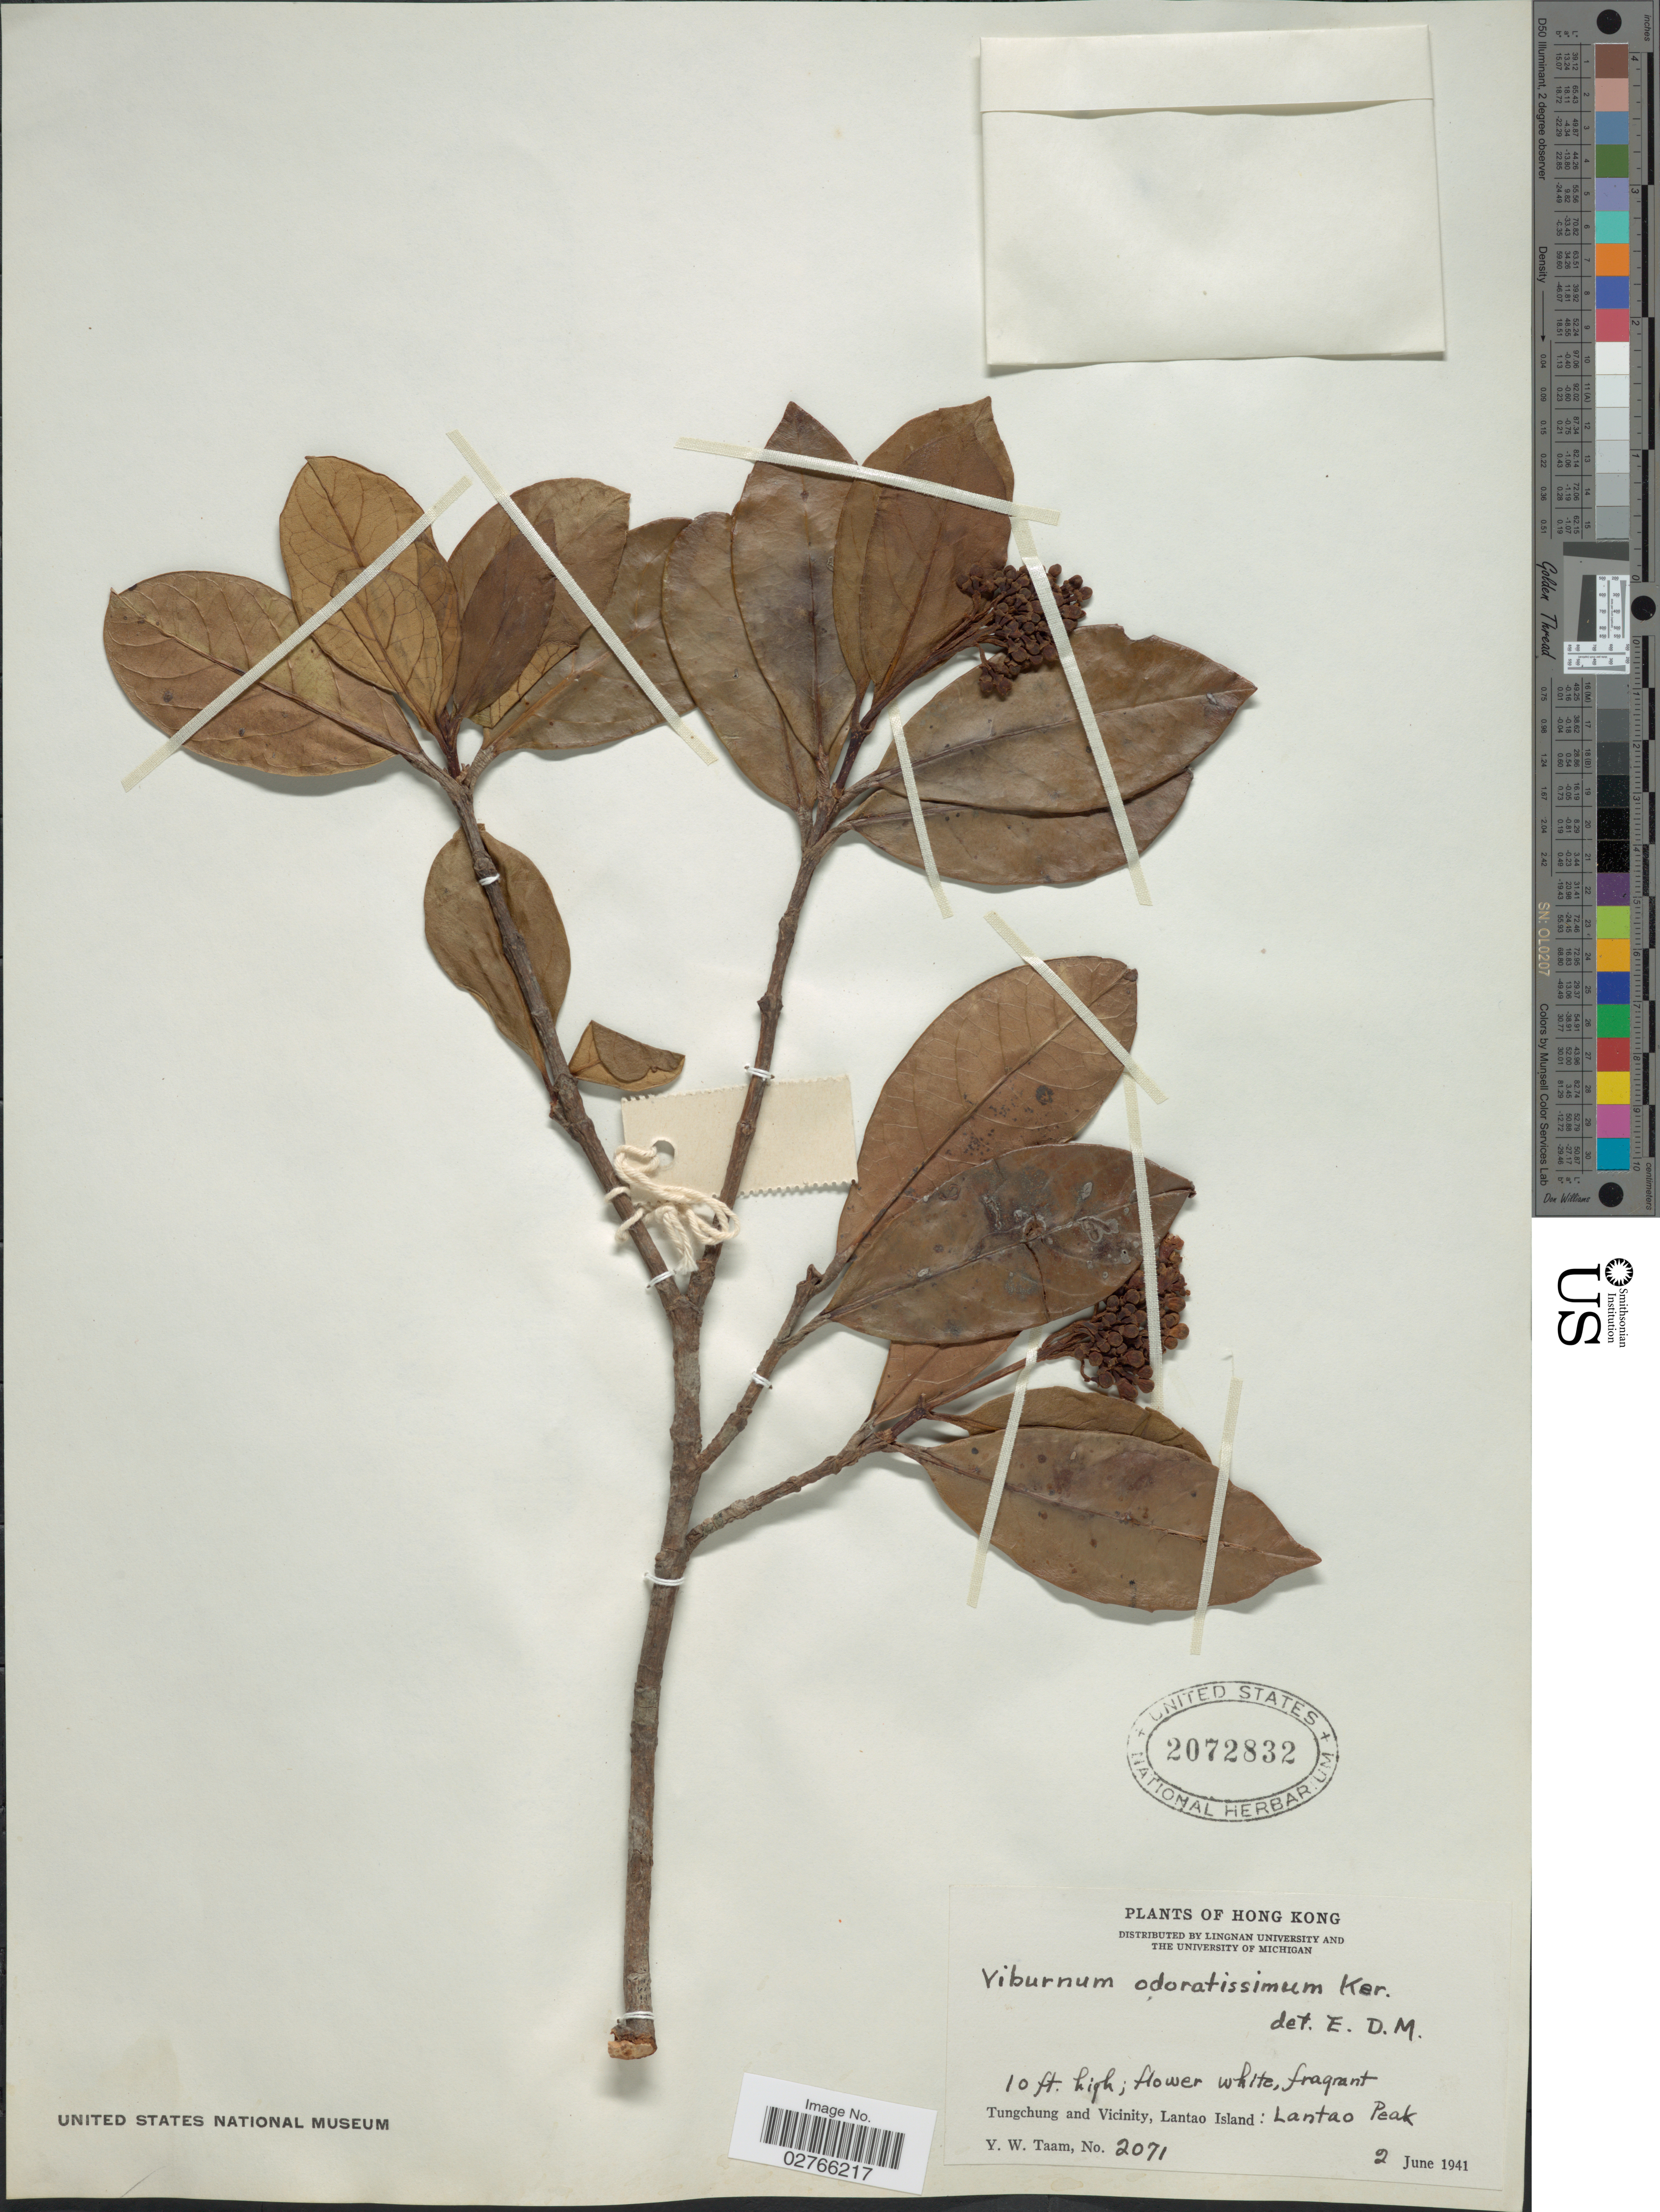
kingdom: Plantae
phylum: Tracheophyta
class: Magnoliopsida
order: Dipsacales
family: Viburnaceae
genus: Viburnum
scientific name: Viburnum odoratissimum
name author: Ker Gawl.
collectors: Y. W. Taam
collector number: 2071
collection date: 1941-06-02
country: China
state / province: Hong Kong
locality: Tungchung and Vicinity, Lantao Island: Lantao Peak.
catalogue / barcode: US 2072832